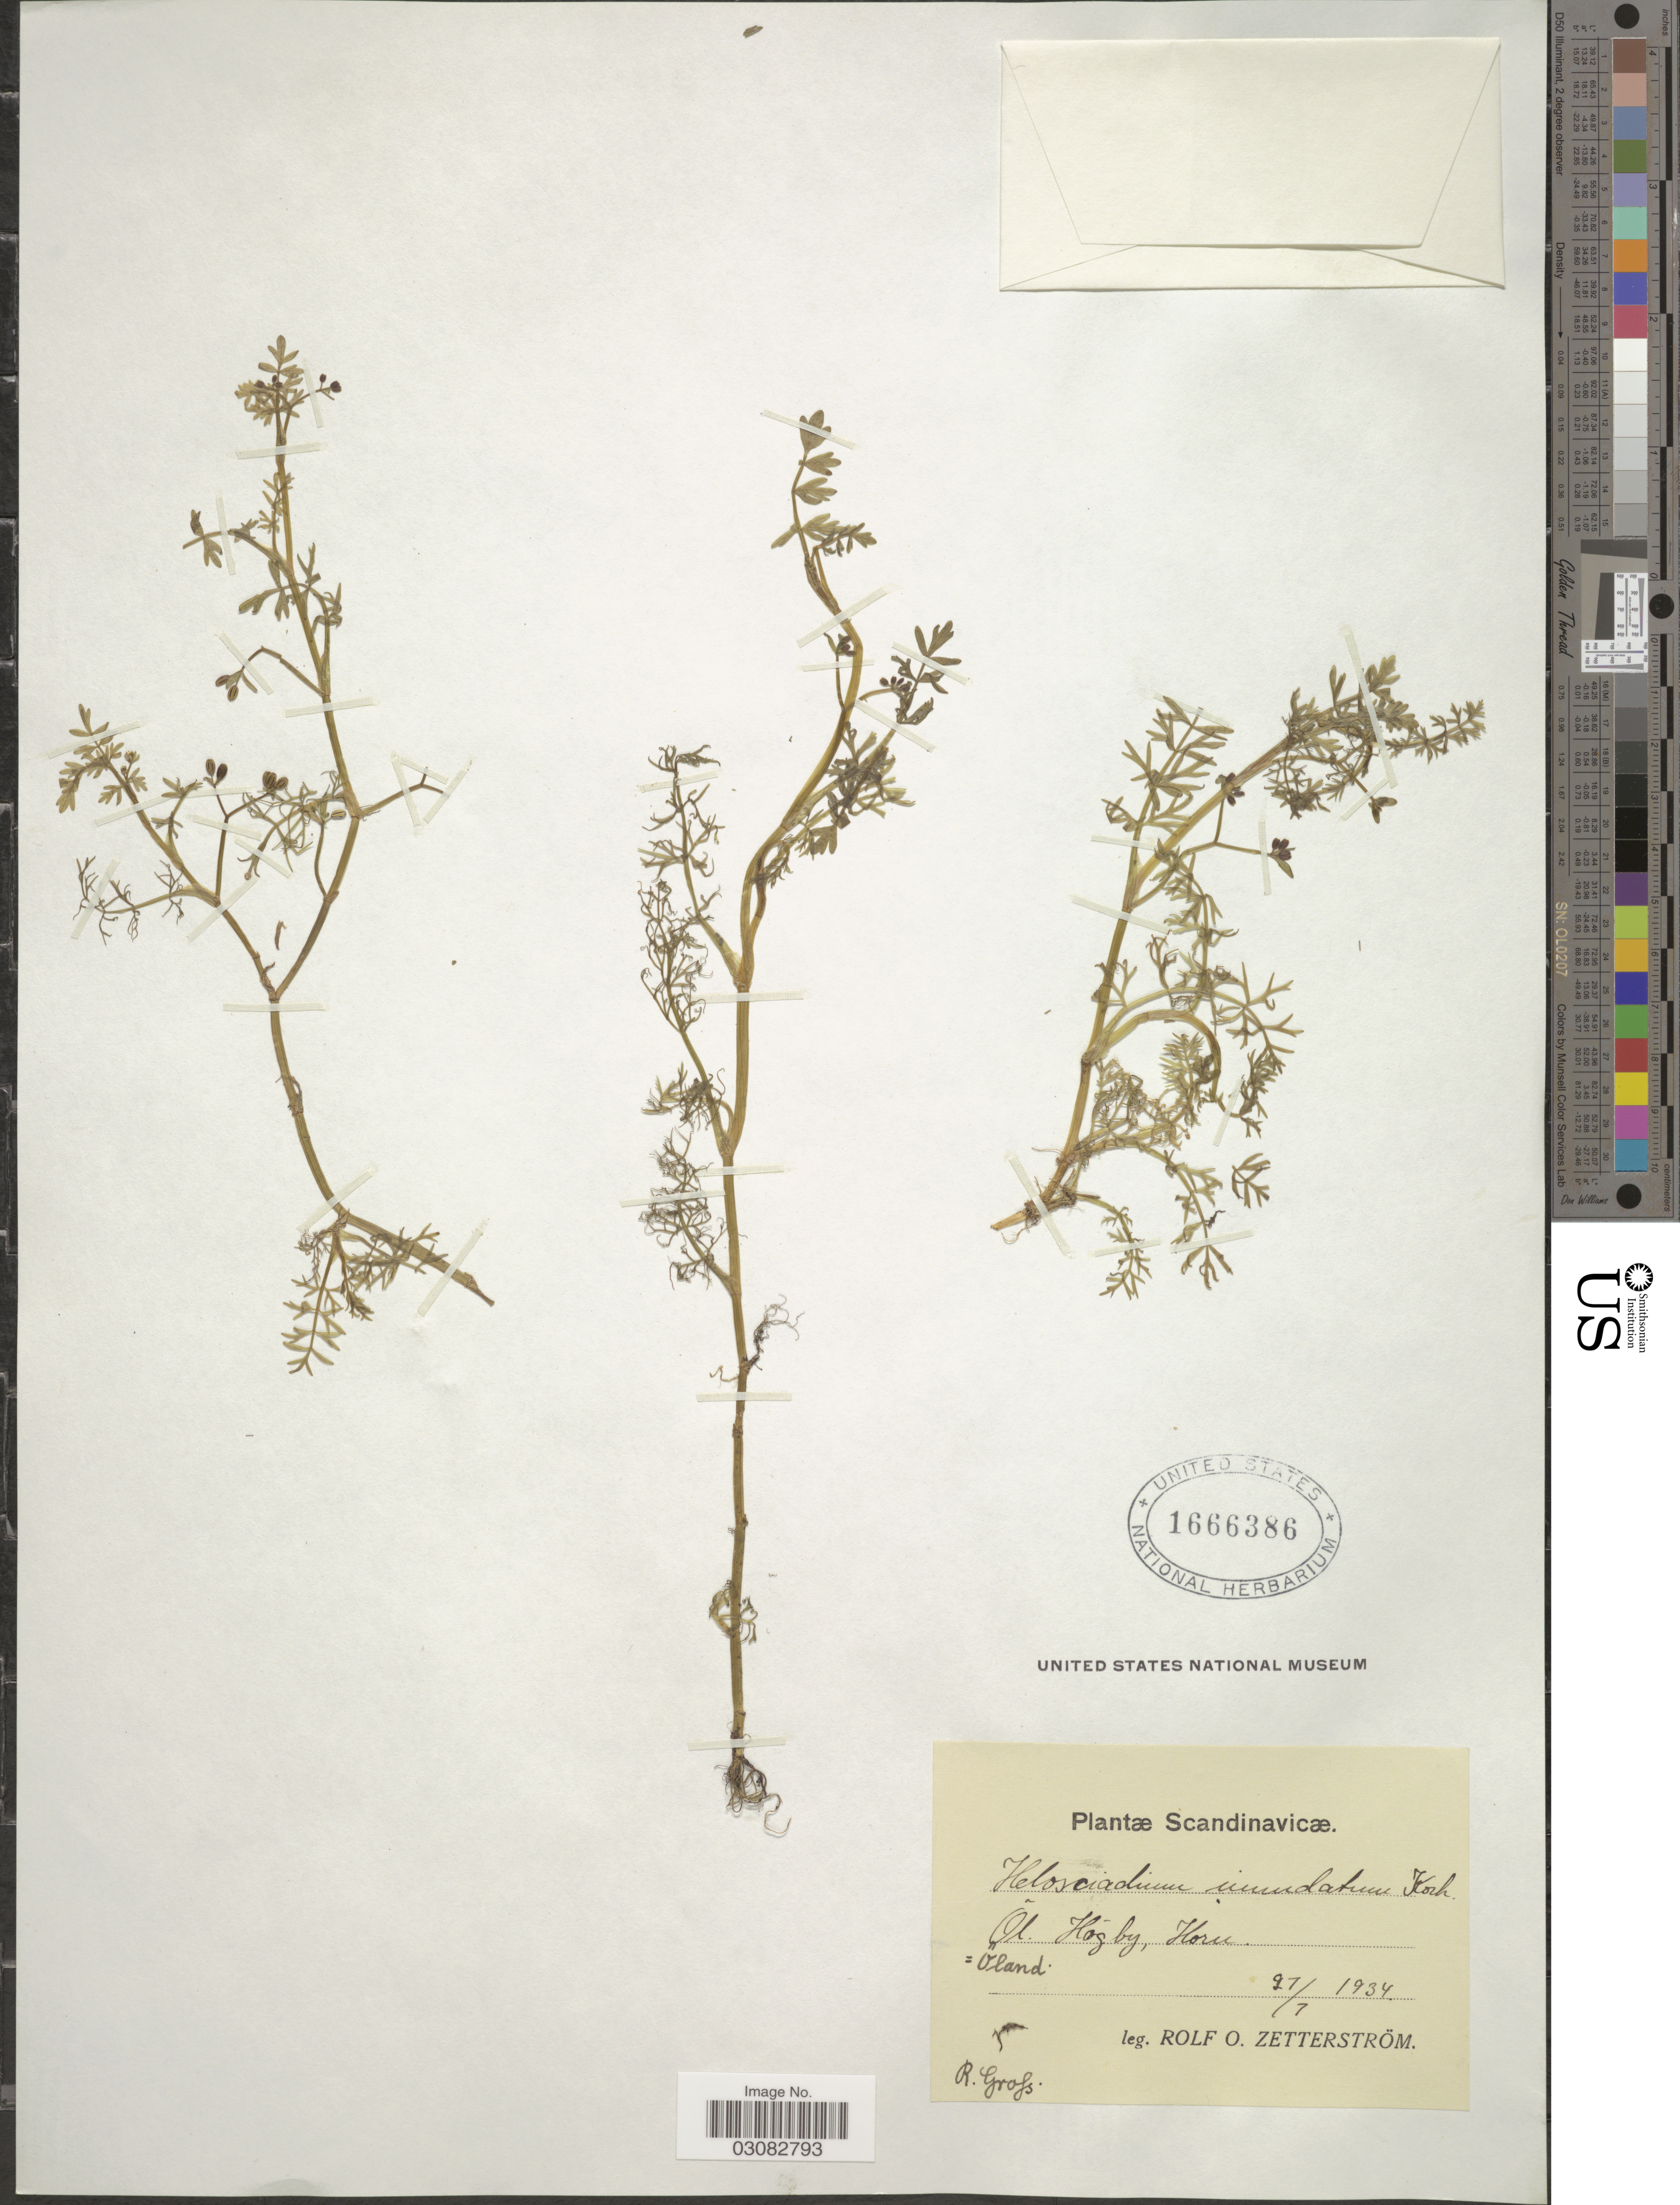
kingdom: Plantae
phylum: Tracheophyta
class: Magnoliopsida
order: Apiales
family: Apiaceae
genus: Apium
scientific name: Apium inundatum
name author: (L.) Rchb. f.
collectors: R. Zetterström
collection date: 1934-07-27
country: Sweden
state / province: Kalmar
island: Oland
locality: Scandinavicæ. Õl (=Öland) Hógby, Horn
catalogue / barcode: US 1666386